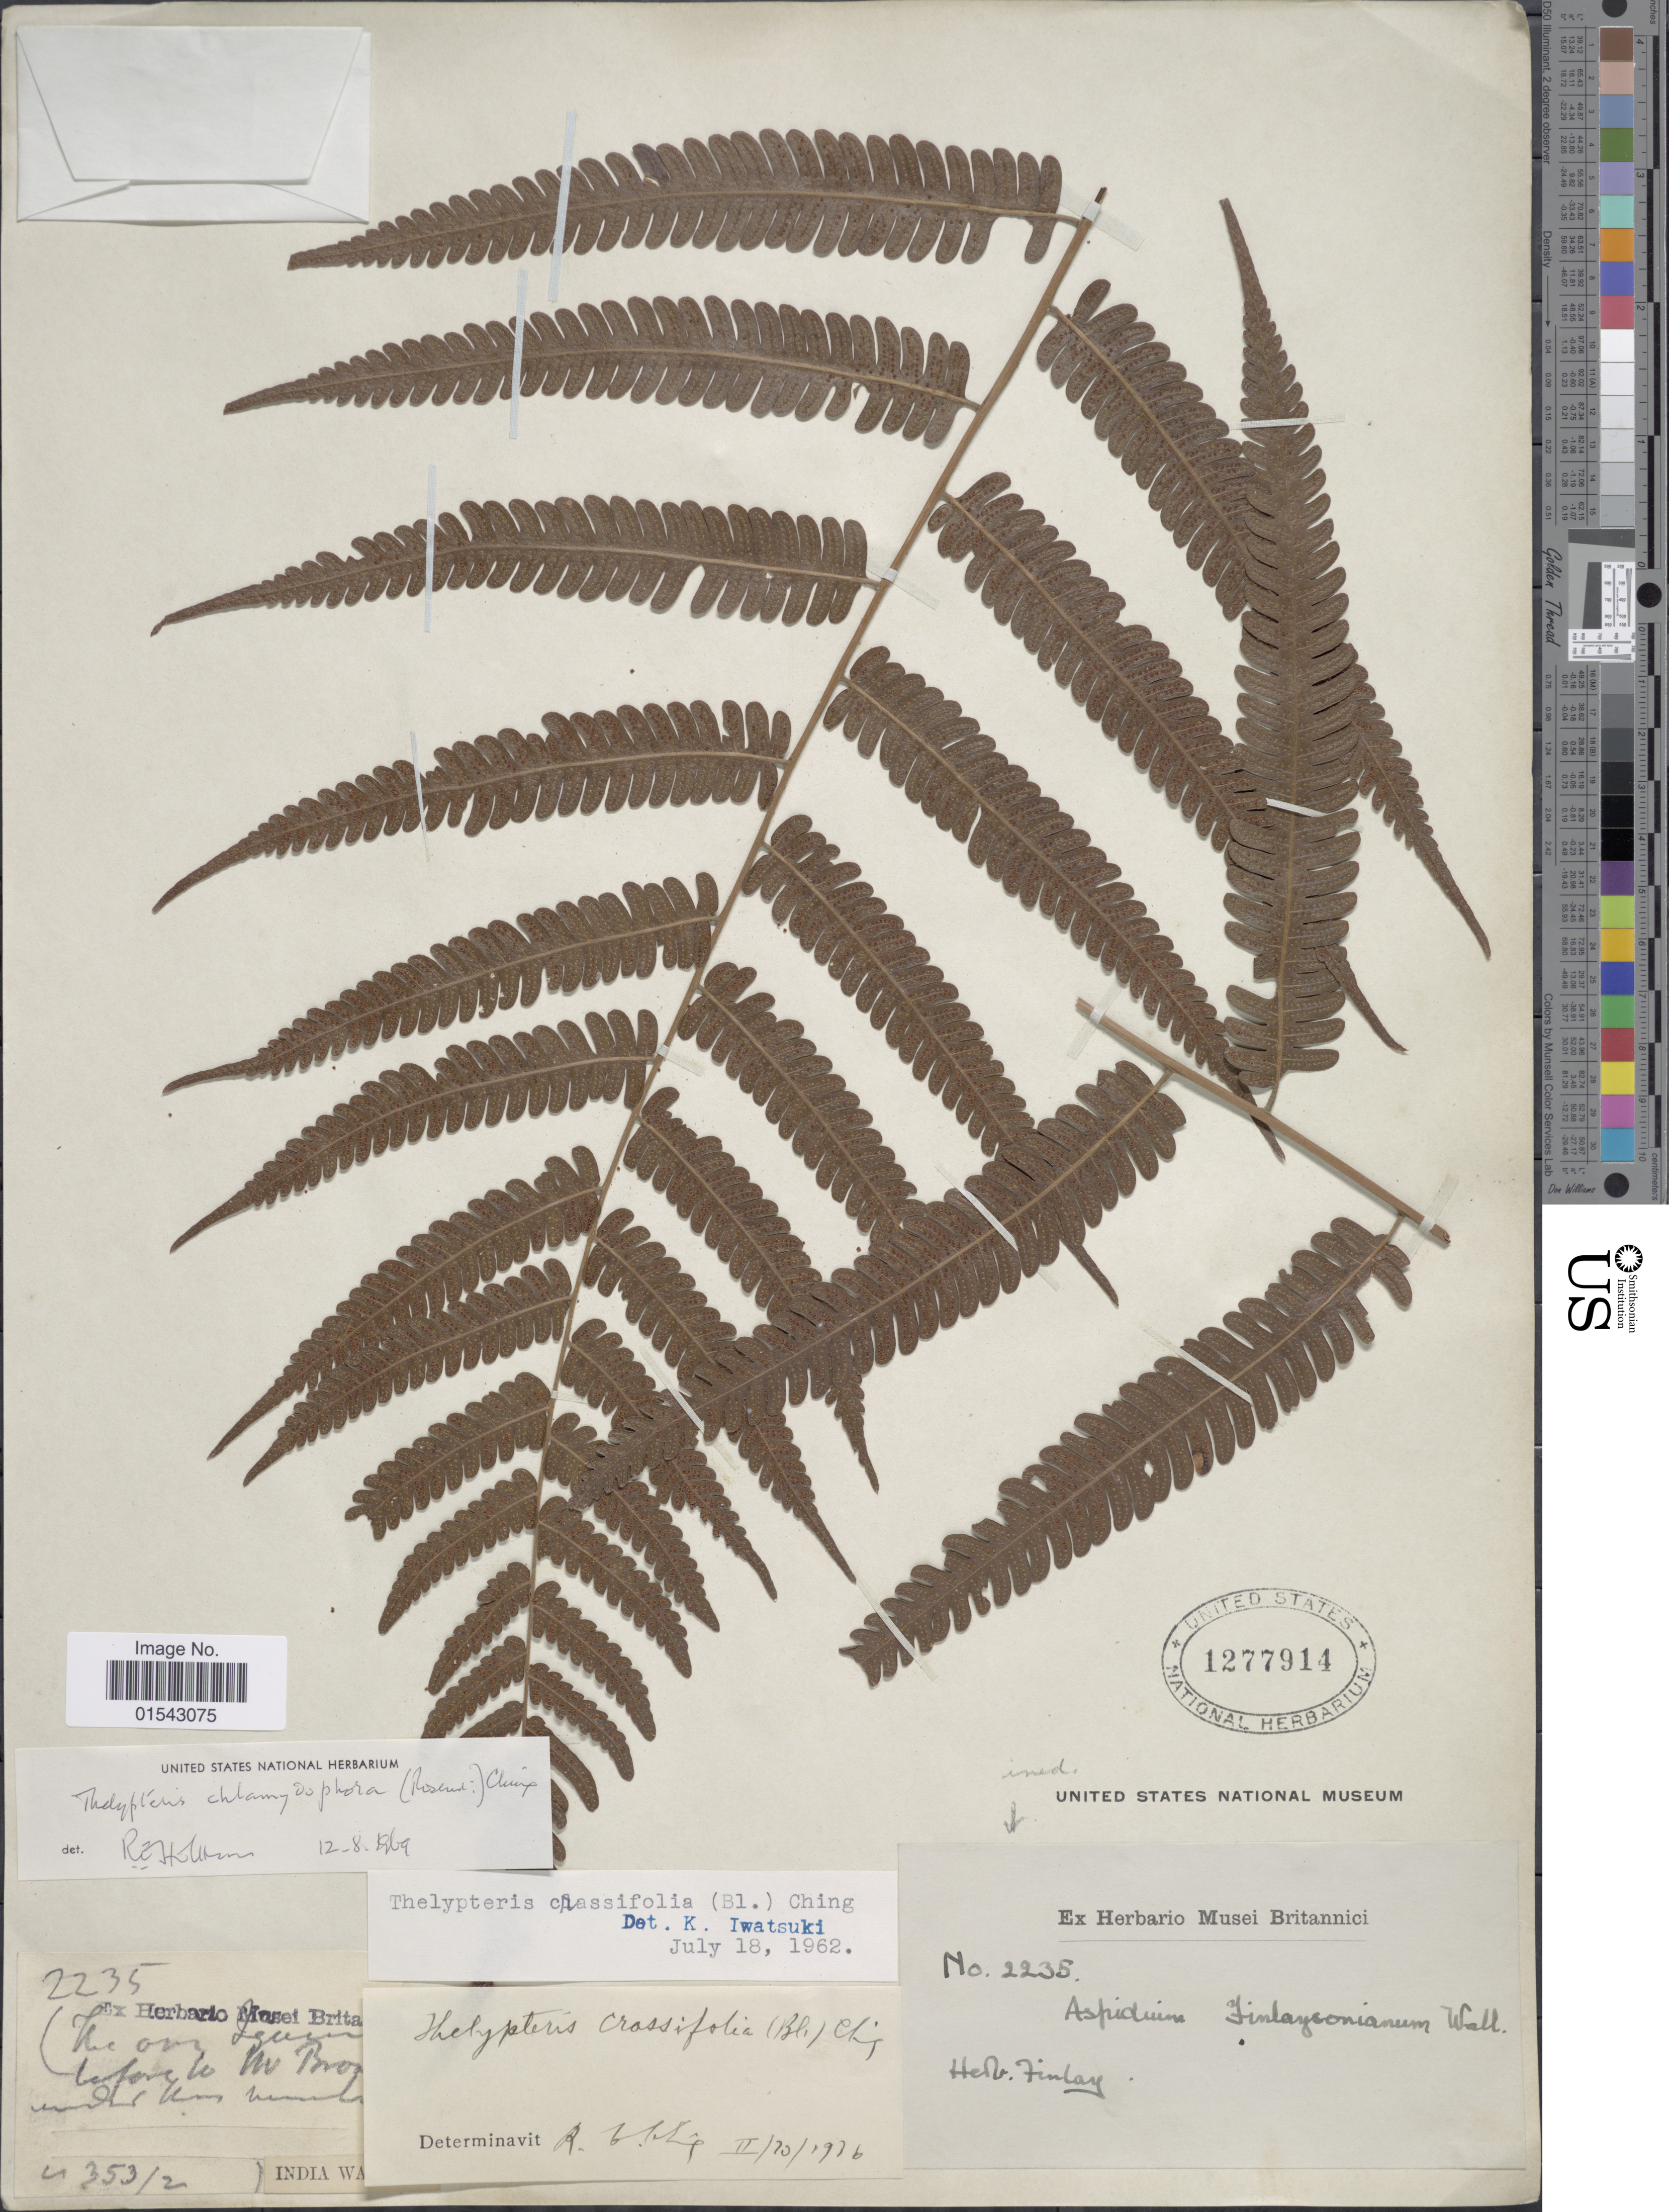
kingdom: Plantae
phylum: Tracheophyta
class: Polypodiopsida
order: Polypodiales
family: Thelypteridaceae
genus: Mesophlebion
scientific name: Mesophlebion chlamydophorum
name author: (Rosenst.) Holttum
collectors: ex herb. Finlay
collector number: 2235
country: India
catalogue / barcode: US 1277914